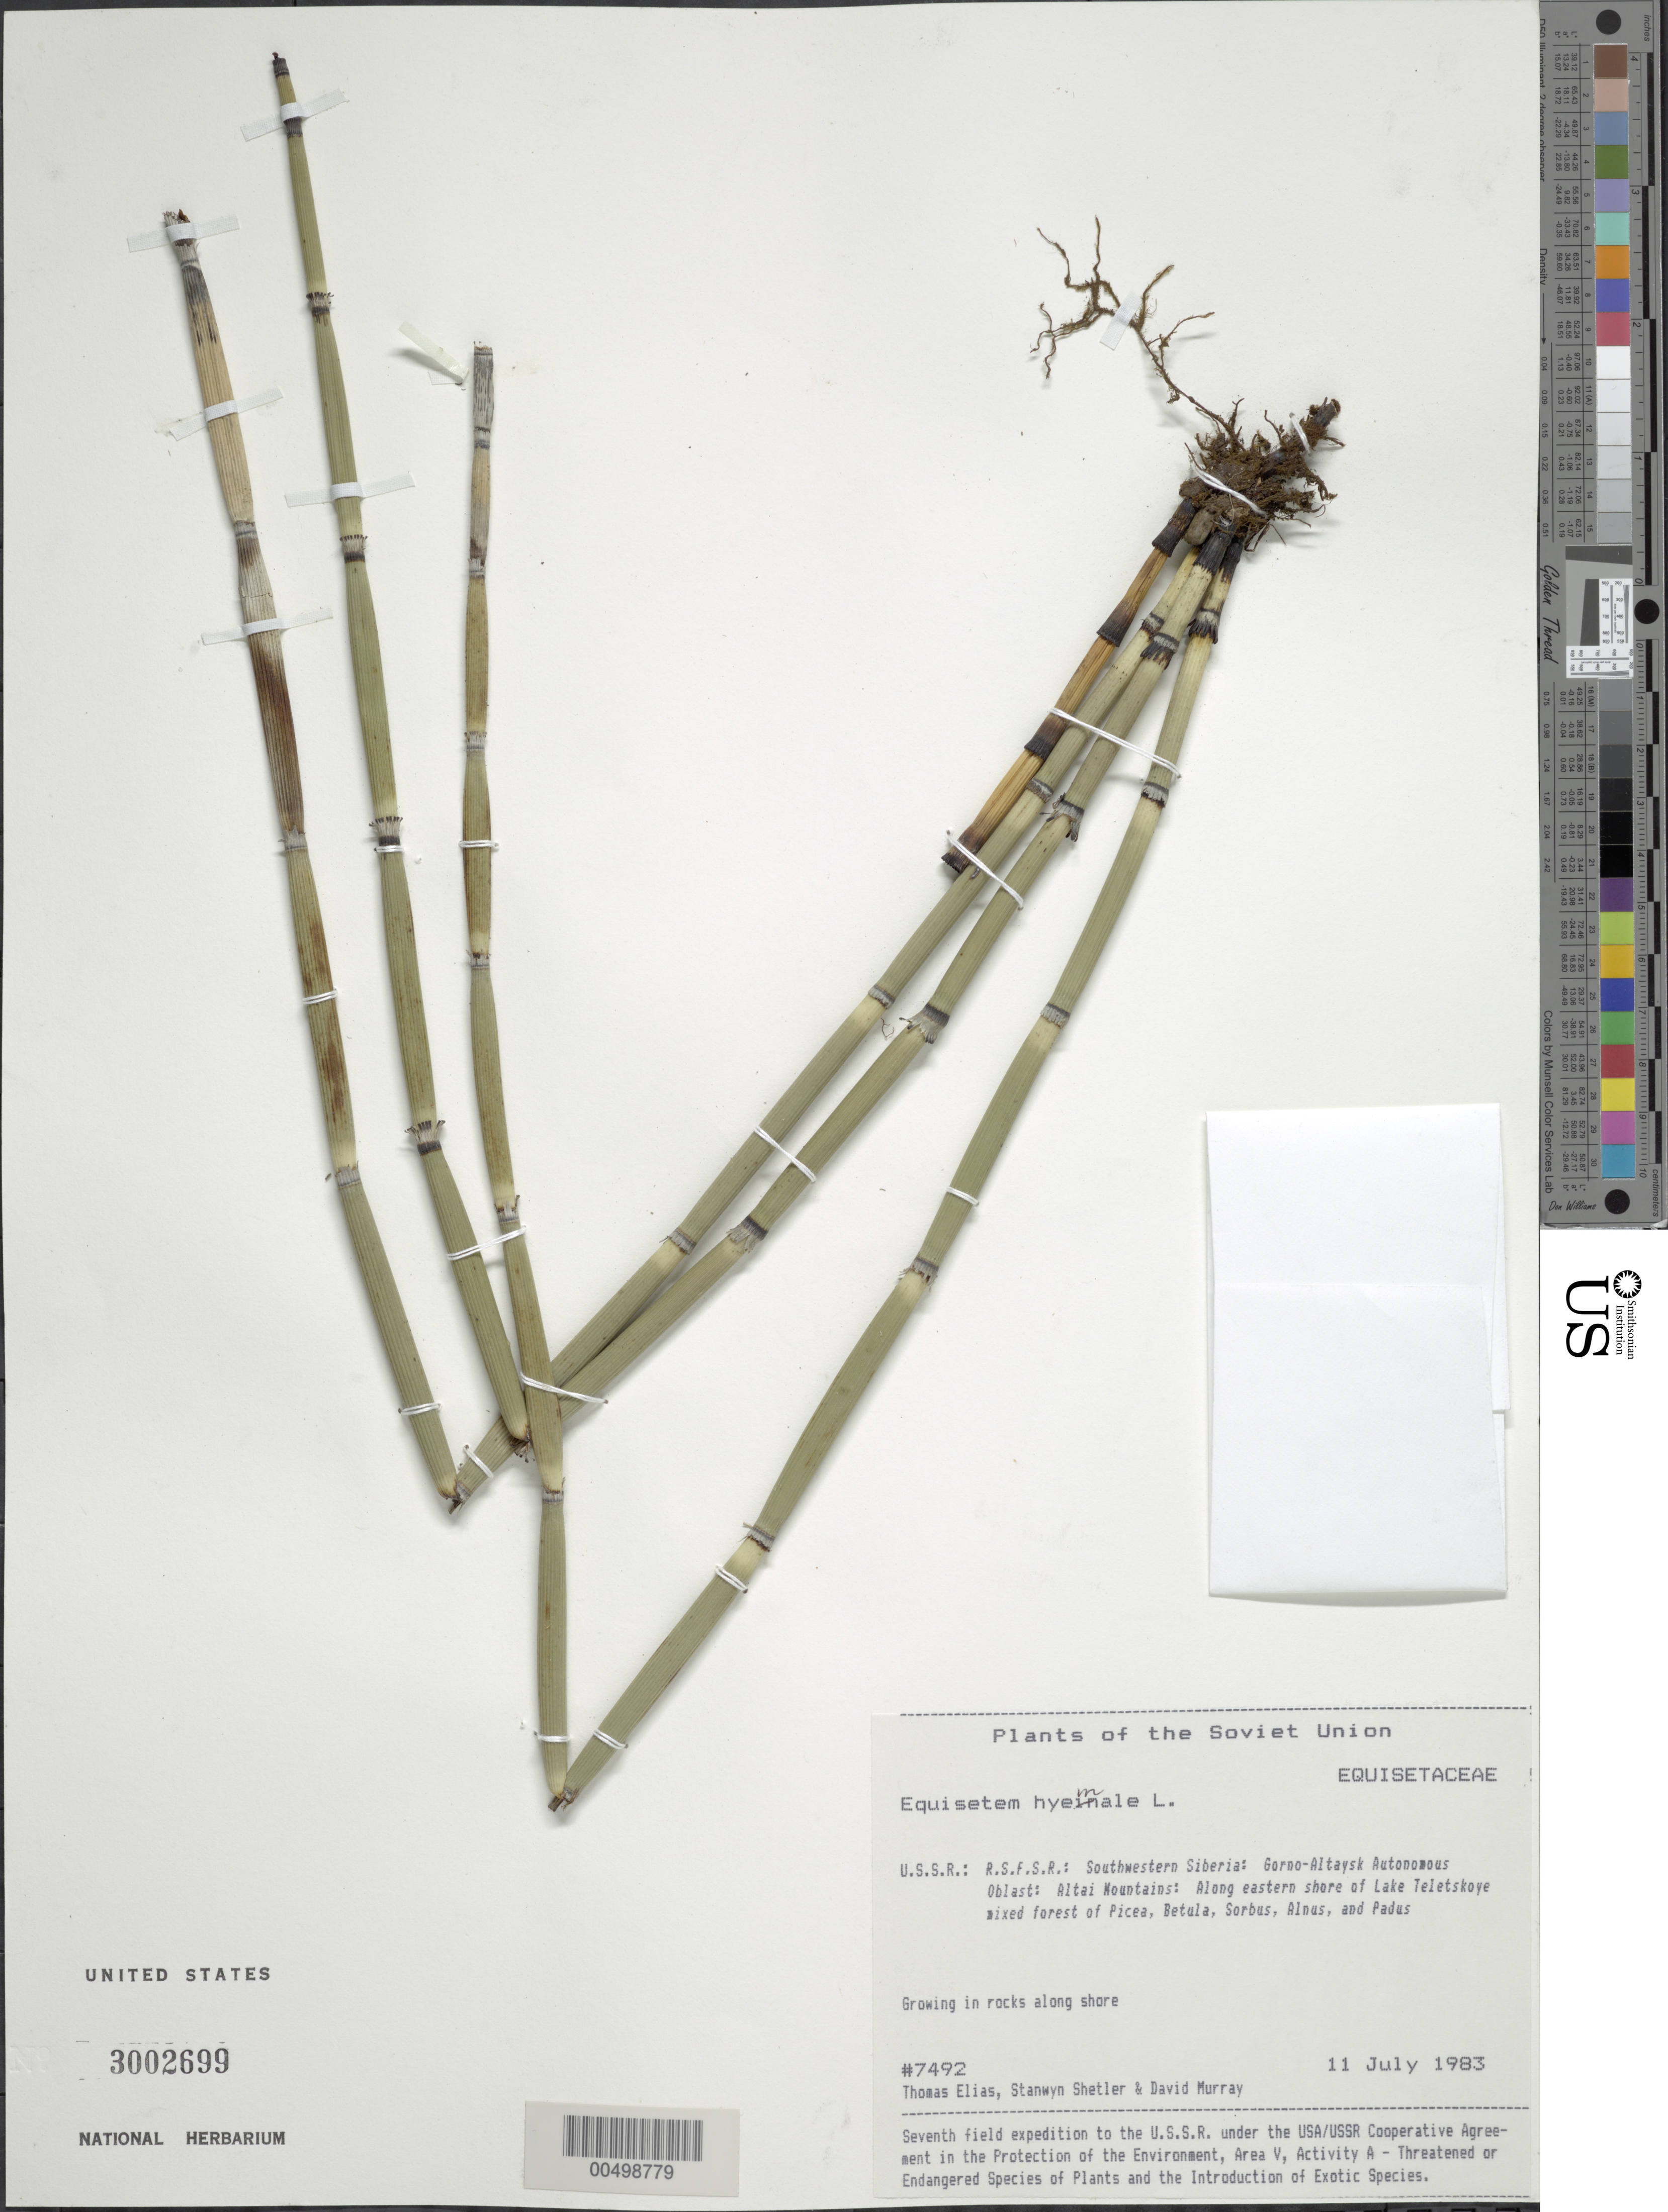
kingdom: Plantae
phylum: Tracheophyta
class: Polypodiopsida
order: Equisetales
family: Equisetaceae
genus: Equisetum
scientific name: Equisetum hyemale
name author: L.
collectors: T. Elias, S. Shetler & D. F. Murray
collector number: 7492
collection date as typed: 11 Jul 1983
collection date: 1983-07-11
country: Russian Federation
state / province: Altai Republic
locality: Altai Mountains, along eastern shore of Lake Teletskoye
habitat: growing in rocks along shore; mixed forest of Picea, Betula, Sorbus, Alnus and Padus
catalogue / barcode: US 3002699